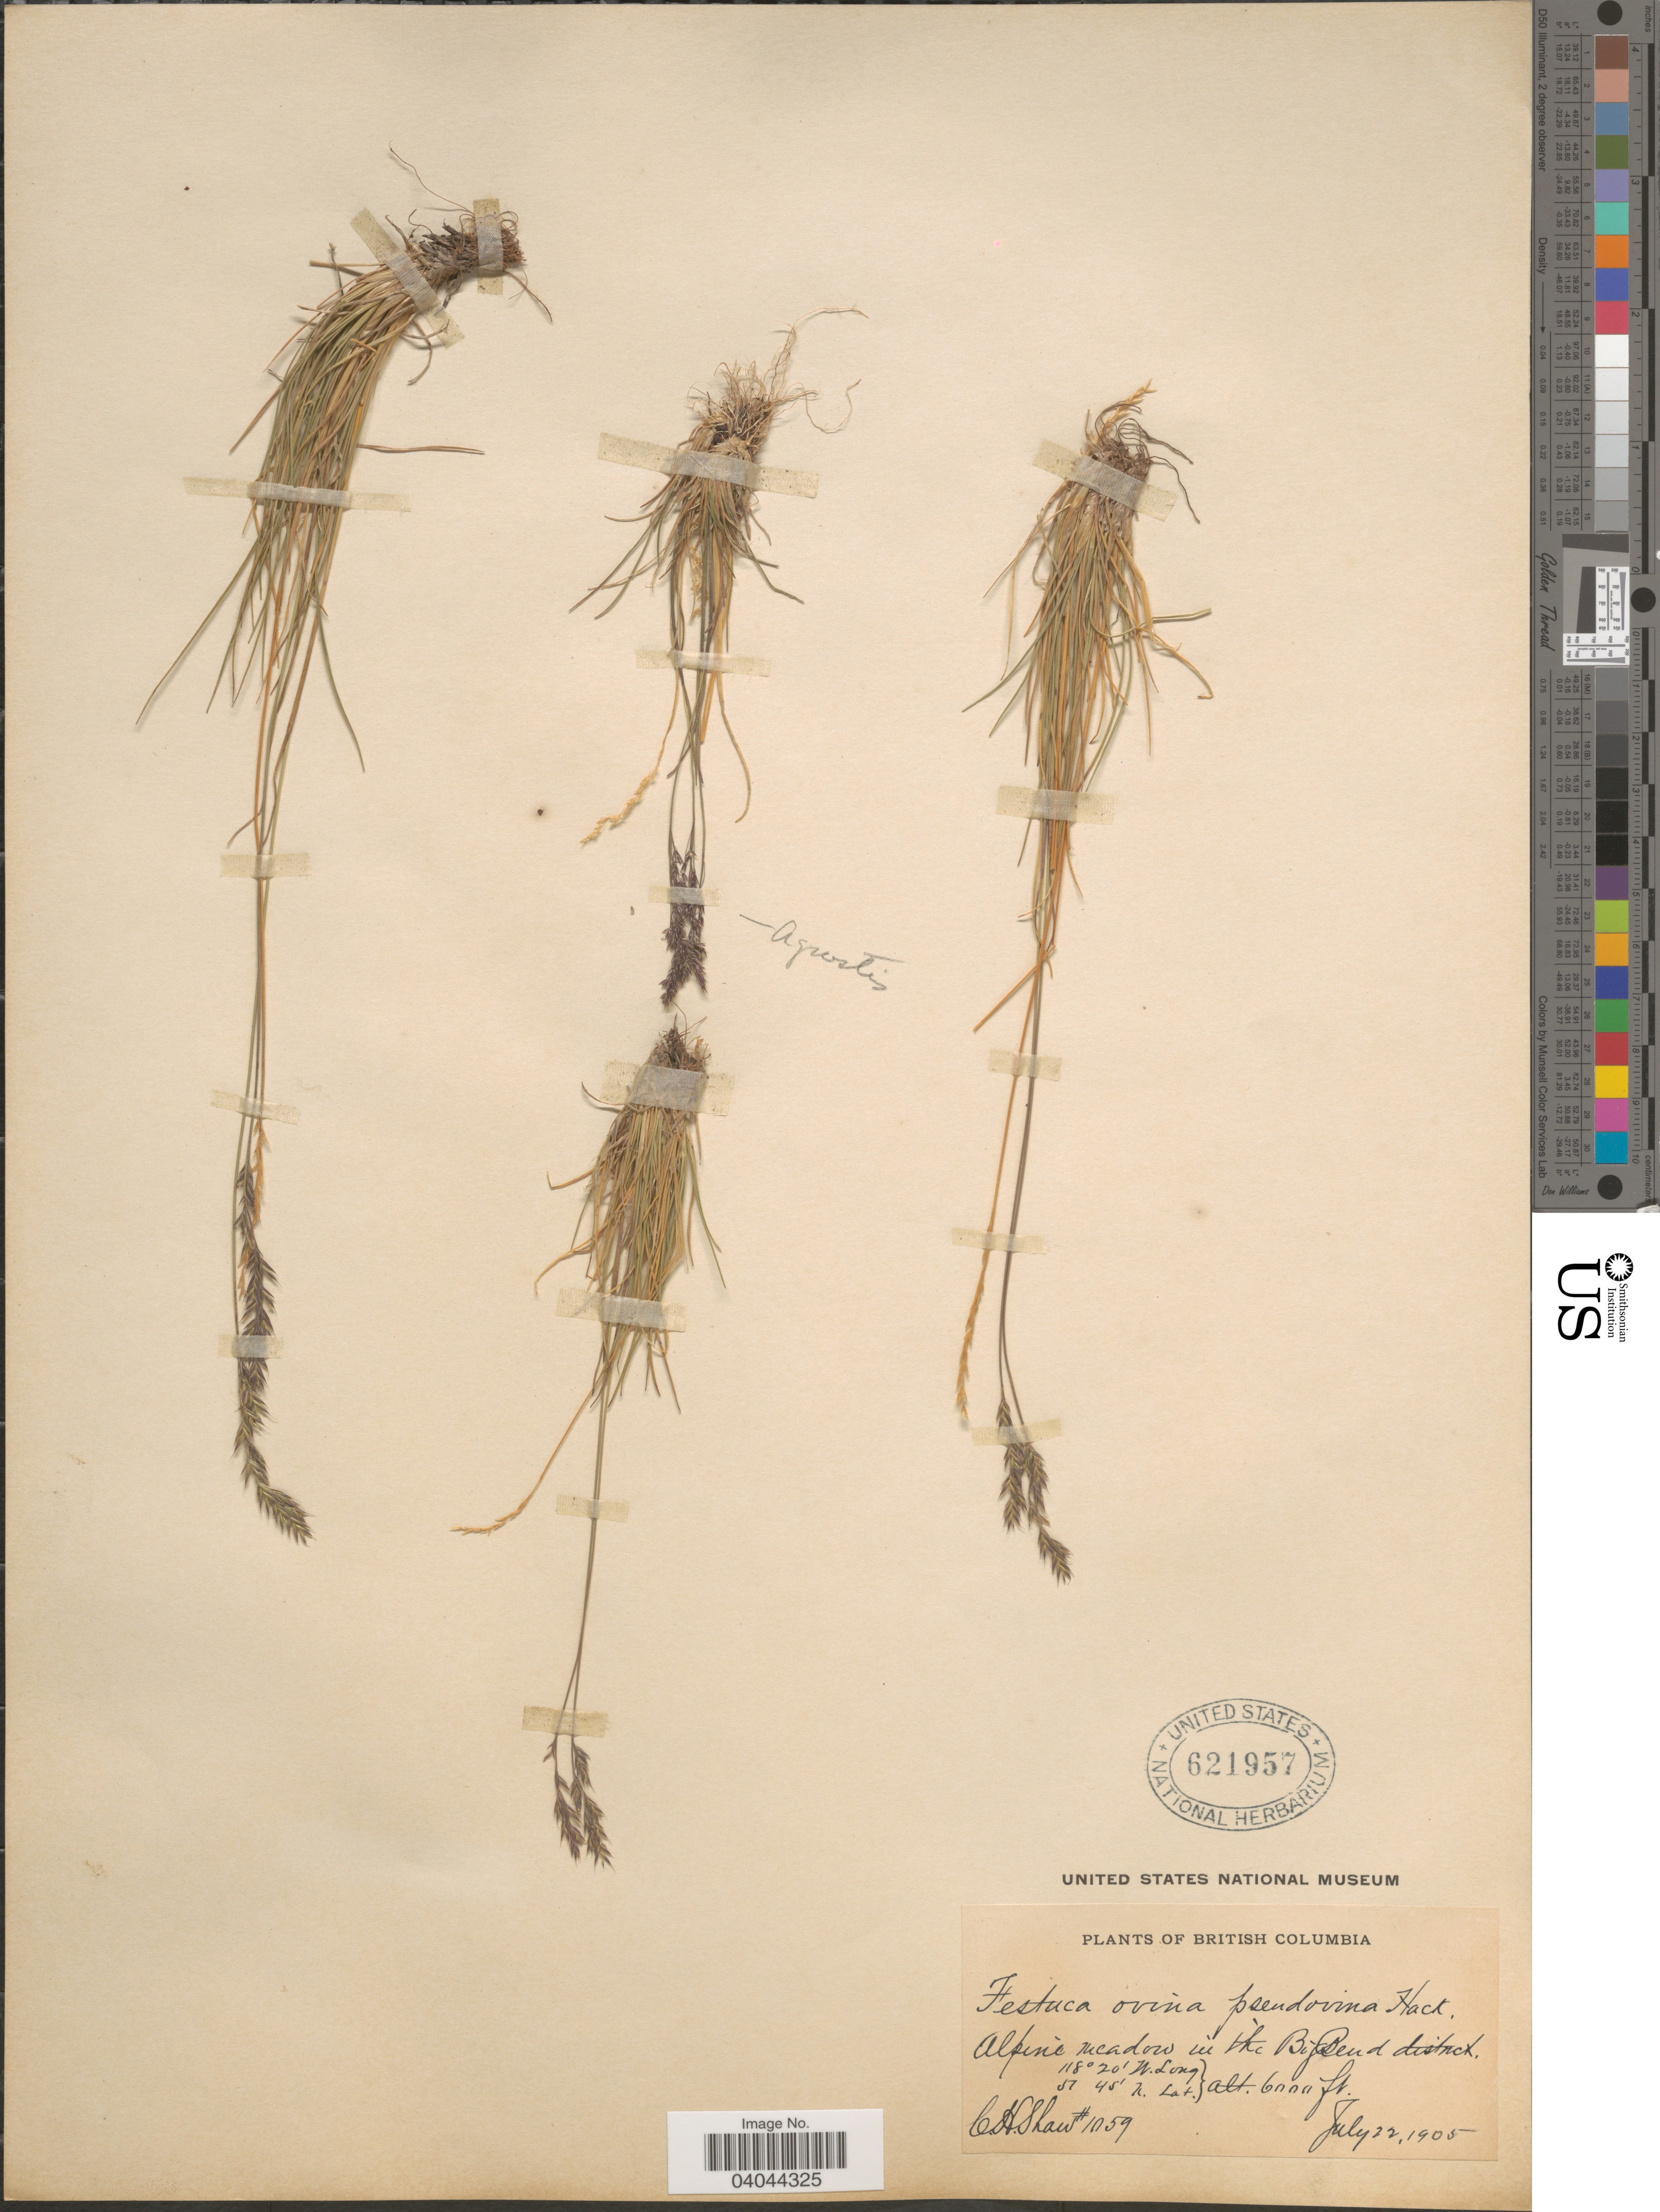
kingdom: Plantae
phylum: Tracheophyta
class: Liliopsida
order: Poales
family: Poaceae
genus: Festuca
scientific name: Festuca ovina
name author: L.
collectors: C. H. Shaw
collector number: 1059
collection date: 1905-07-22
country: Canada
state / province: British Columbia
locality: Alpine meadow in the Big Bend district.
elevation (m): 1829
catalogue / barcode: US 621957